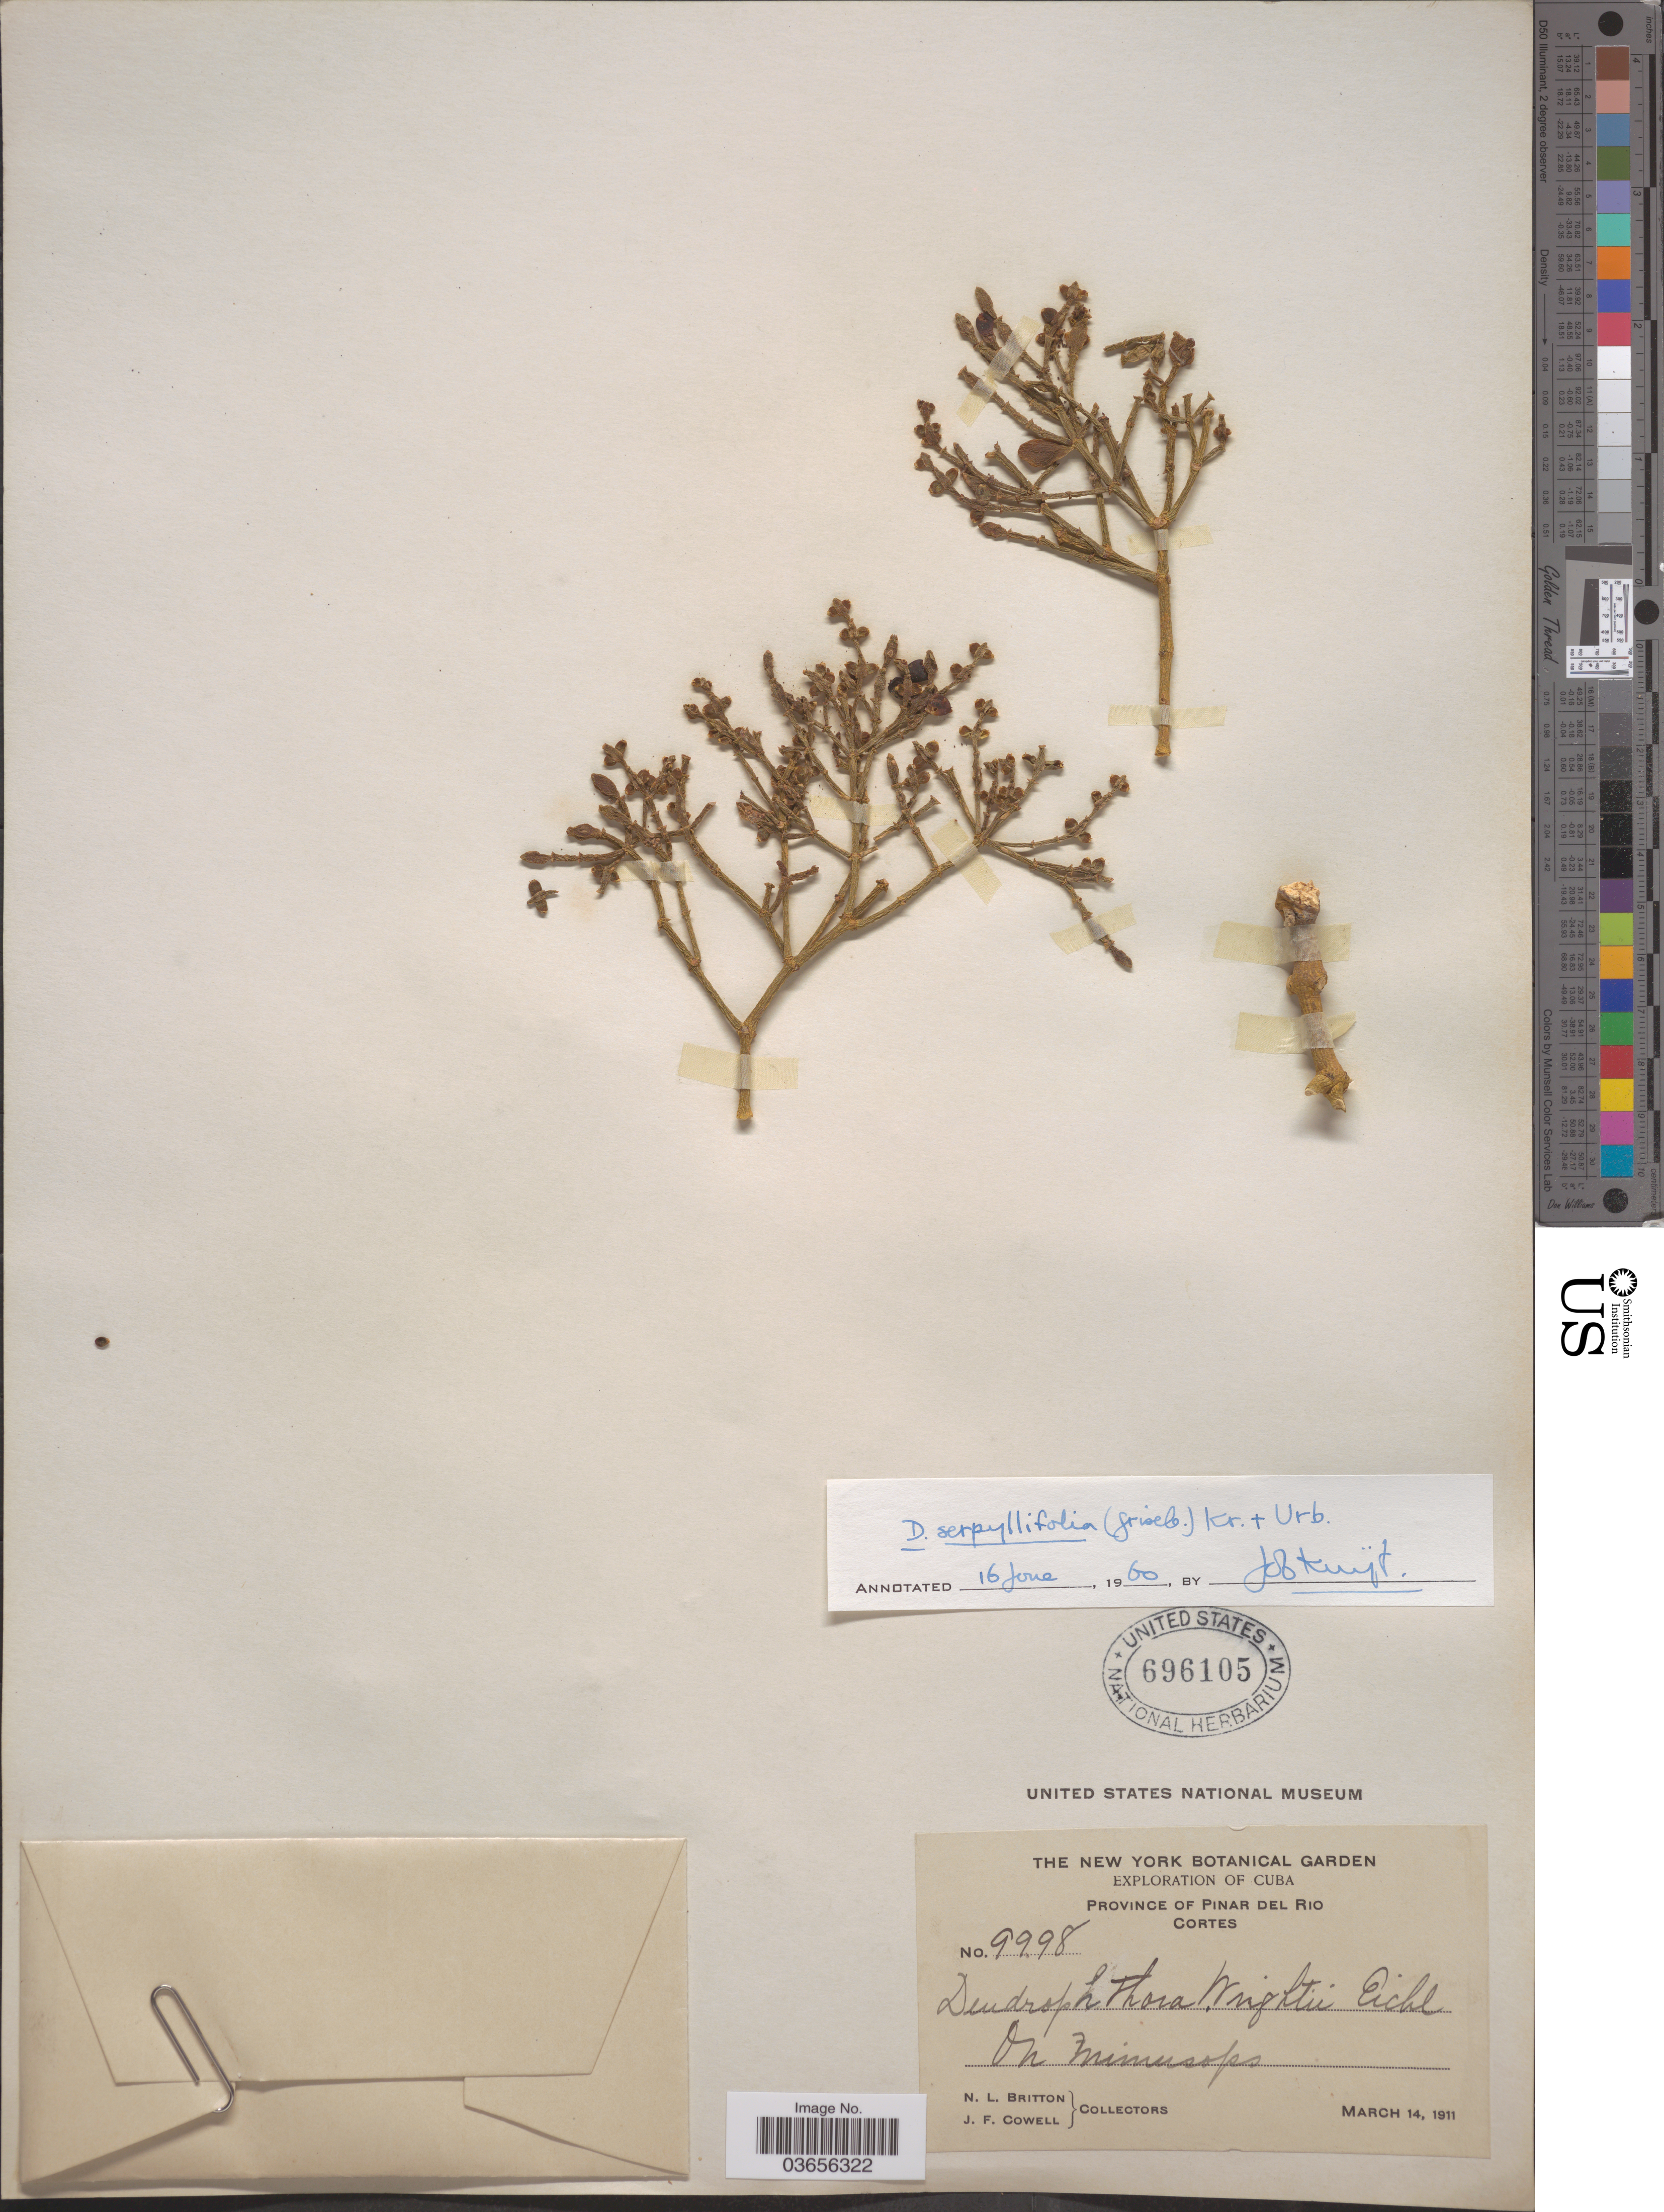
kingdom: Plantae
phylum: Tracheophyta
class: Magnoliopsida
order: Santalales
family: Viscaceae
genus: Dendrophthora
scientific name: Dendrophthora serpyllifolia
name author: (Griseb.) Krug & Urb.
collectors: N. Britton & J. F. Cowell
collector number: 9998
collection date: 1911-03-14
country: Cuba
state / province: Pinar del Río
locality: Cortes. On Mimusops.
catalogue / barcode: US 696105